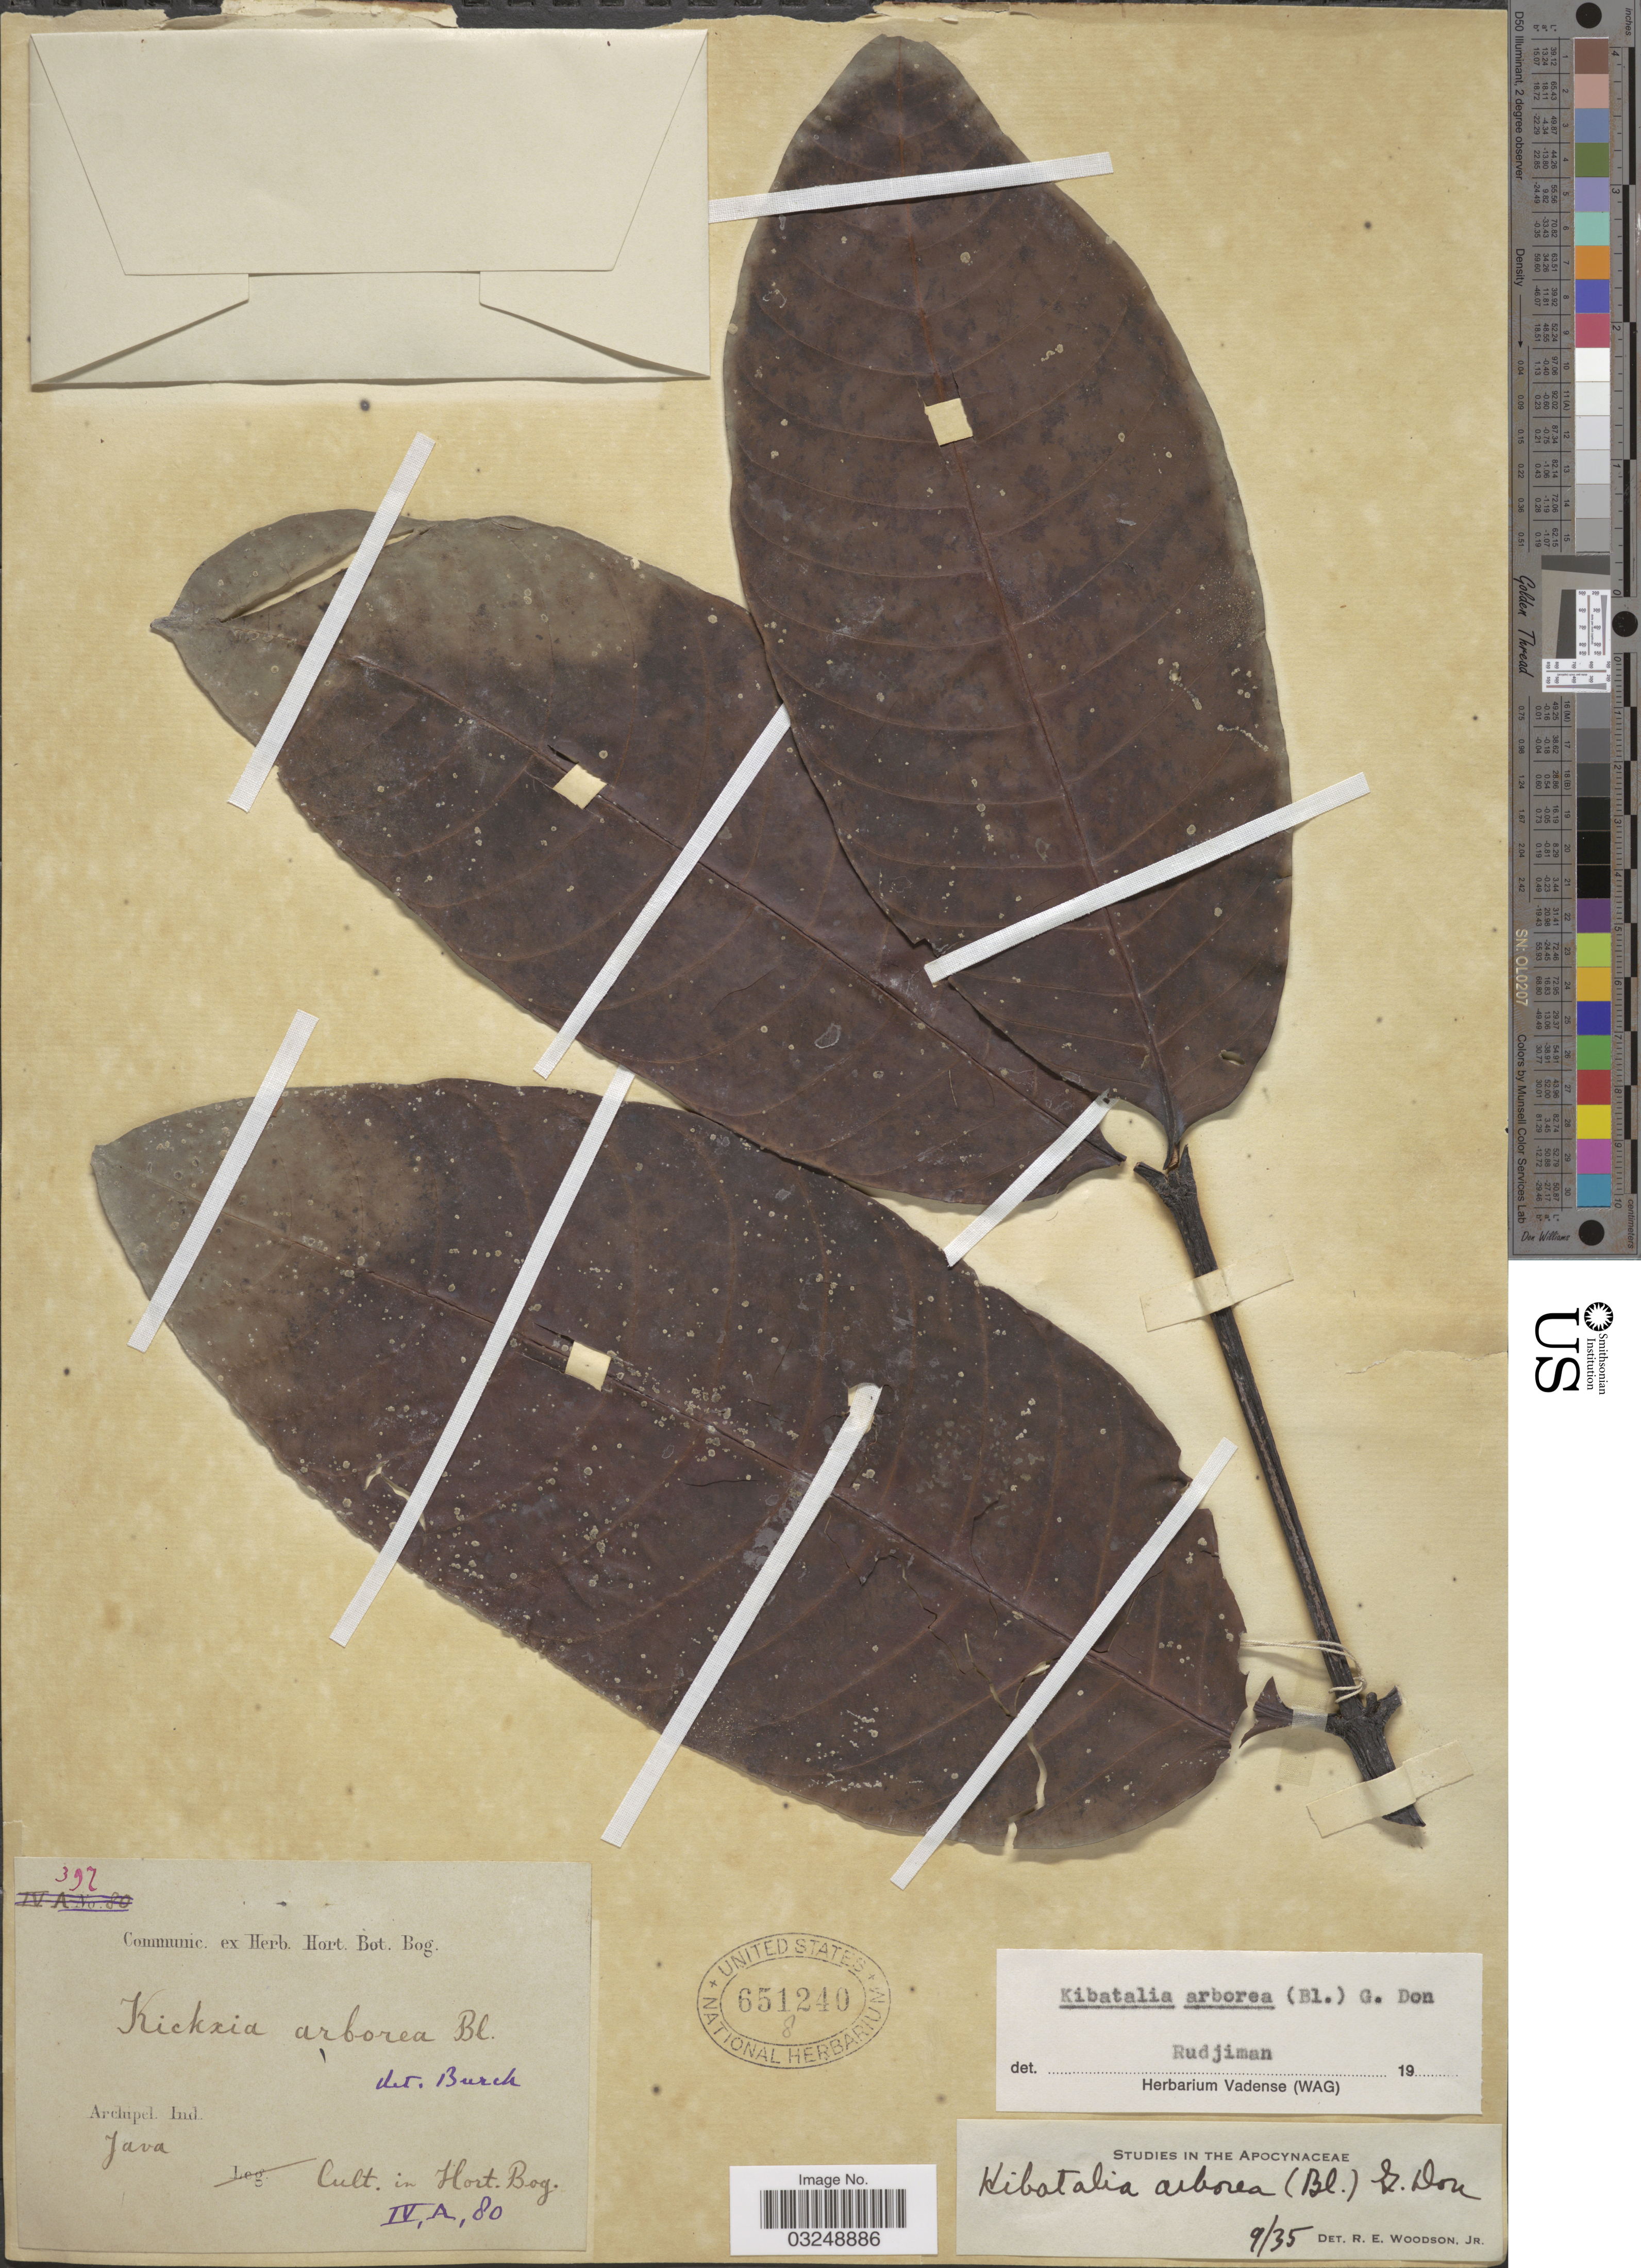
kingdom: Plantae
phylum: Tracheophyta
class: Magnoliopsida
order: Gentianales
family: Apocynaceae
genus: Kibatalia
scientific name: Kibatalia arborea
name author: (Blume) G. Don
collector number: IV, A, 80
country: Indonesia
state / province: Java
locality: Archipel. Ind. Cult. in Hort. Bog.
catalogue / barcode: US 651240